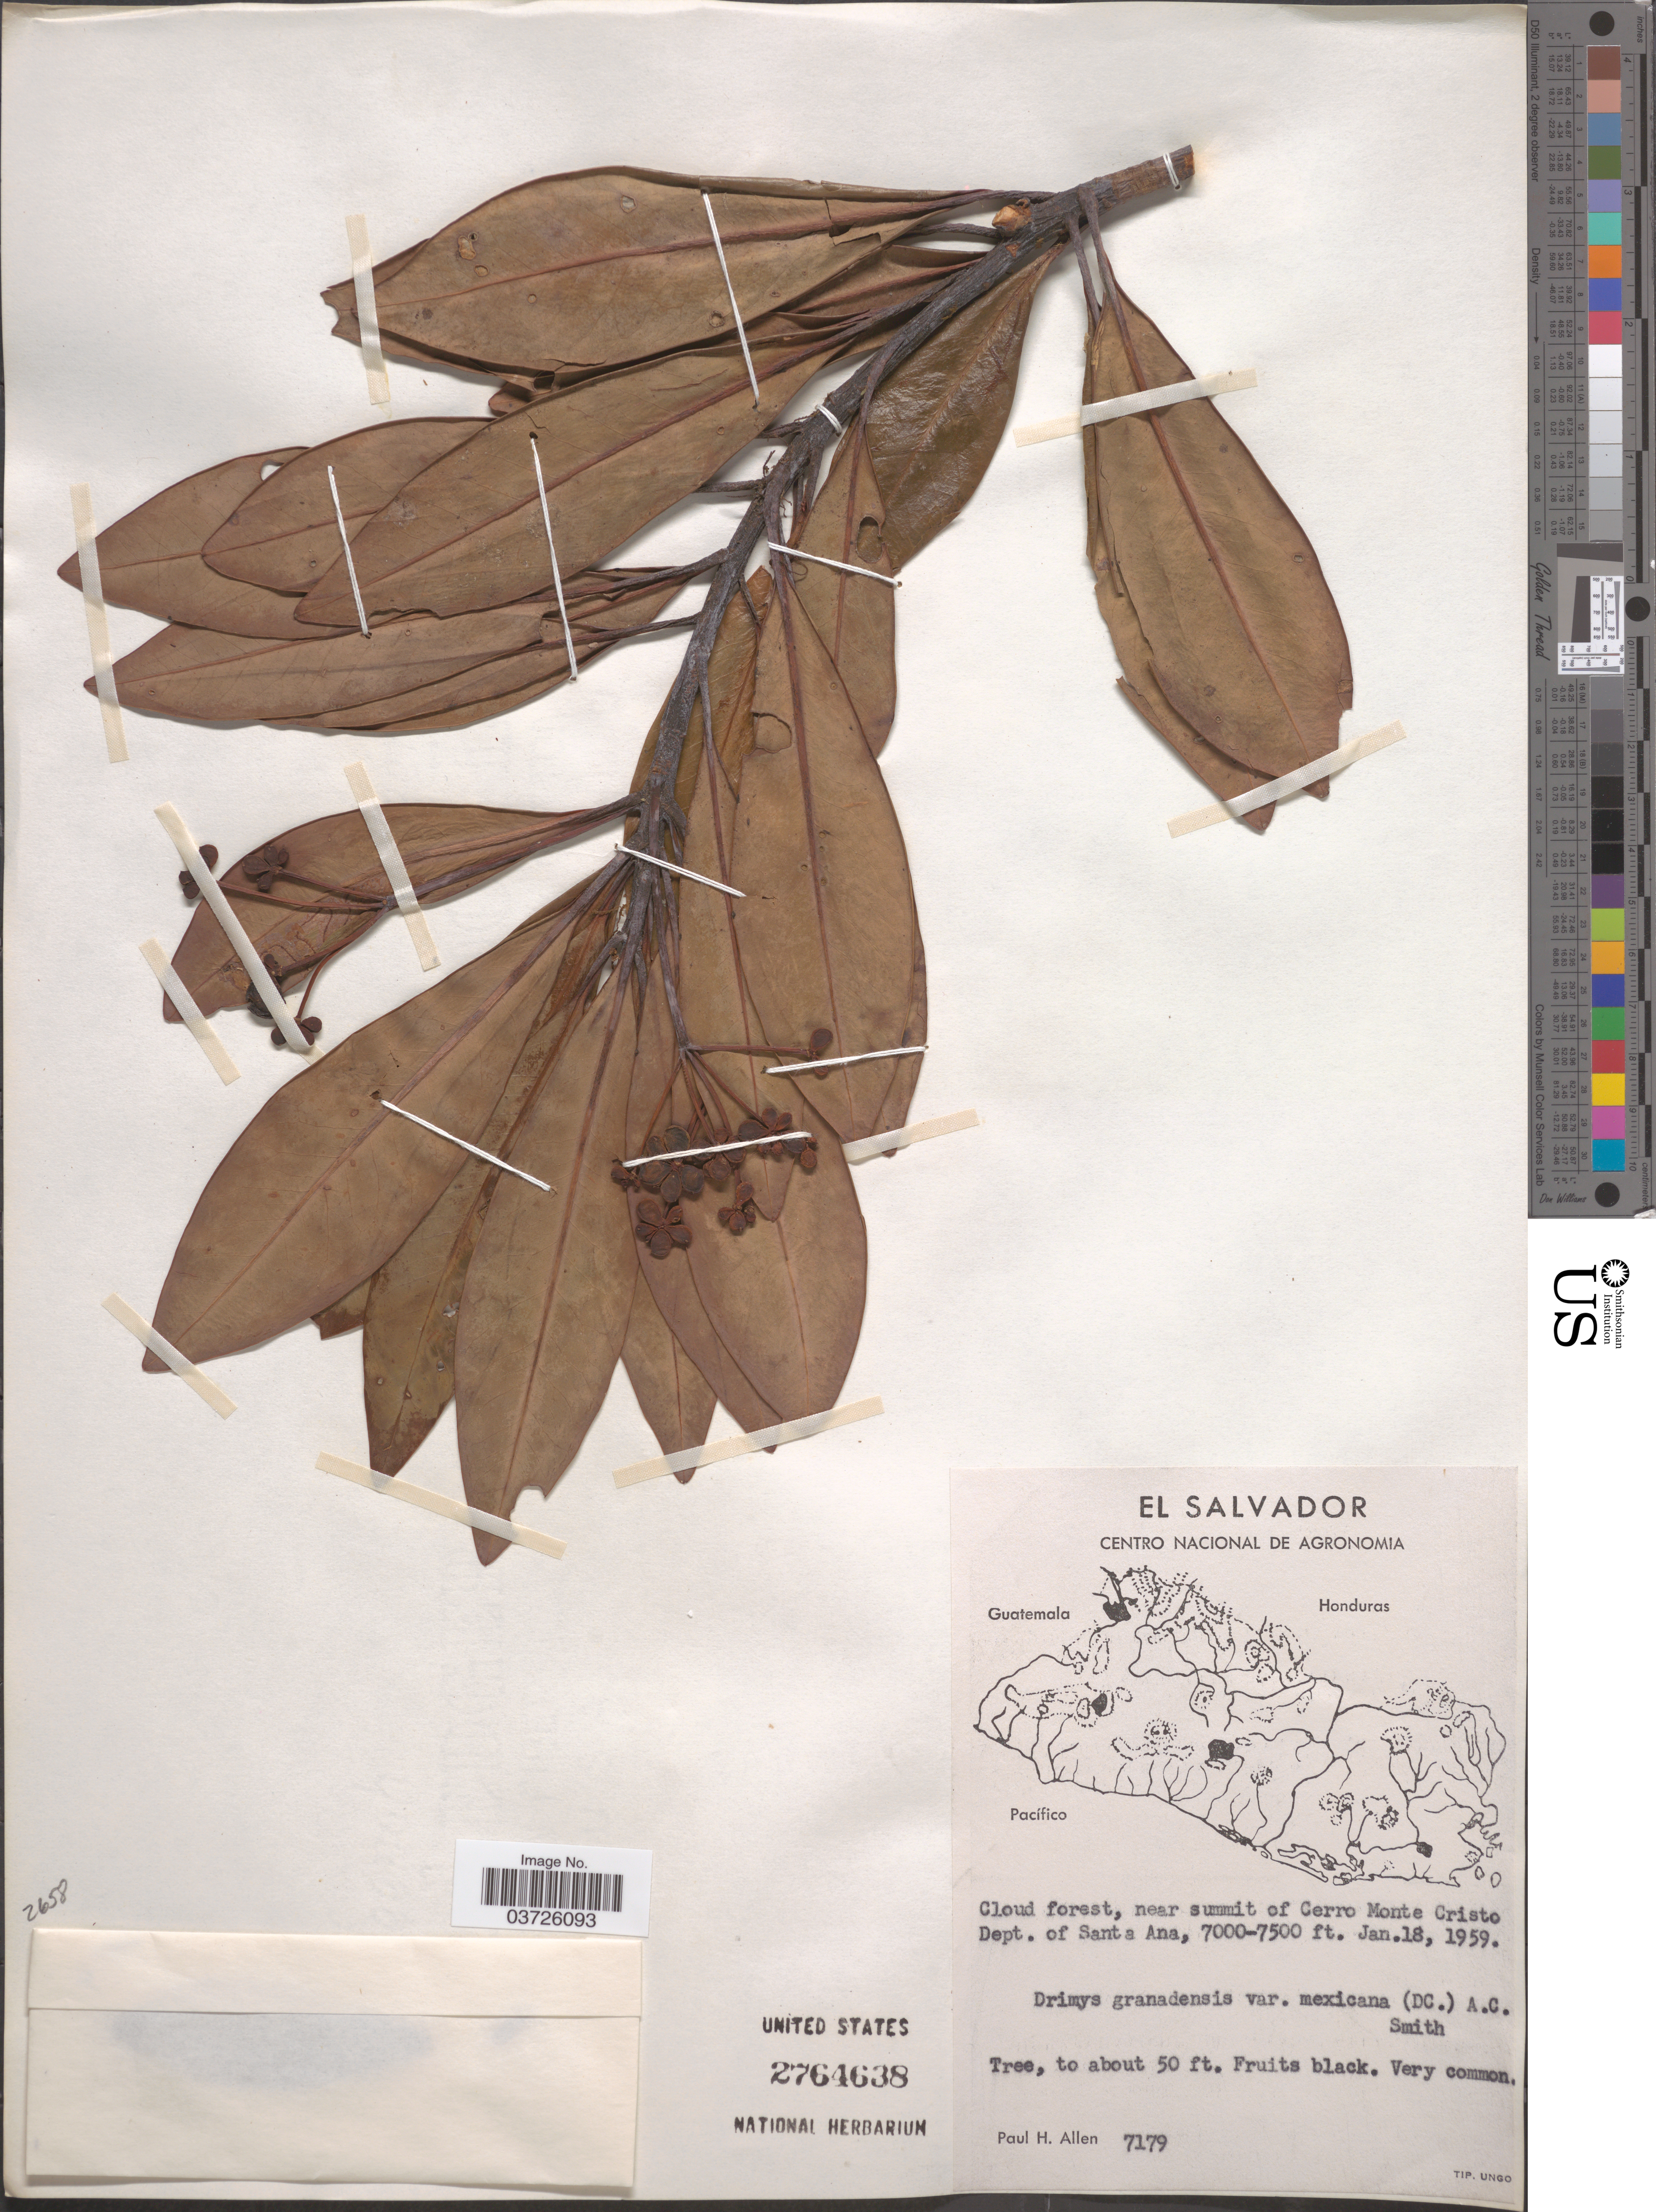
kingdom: Plantae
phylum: Tracheophyta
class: Magnoliopsida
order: Canellales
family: Winteraceae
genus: Drimys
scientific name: Drimys granadensis var. mexicana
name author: L. f.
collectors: P. H. Allen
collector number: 7179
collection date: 1959-01-18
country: El Salvador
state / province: Santa Ana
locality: Near summit of Cerro Monte Cristo. Dept. of Santa Ana.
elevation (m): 2134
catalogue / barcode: US 2764638